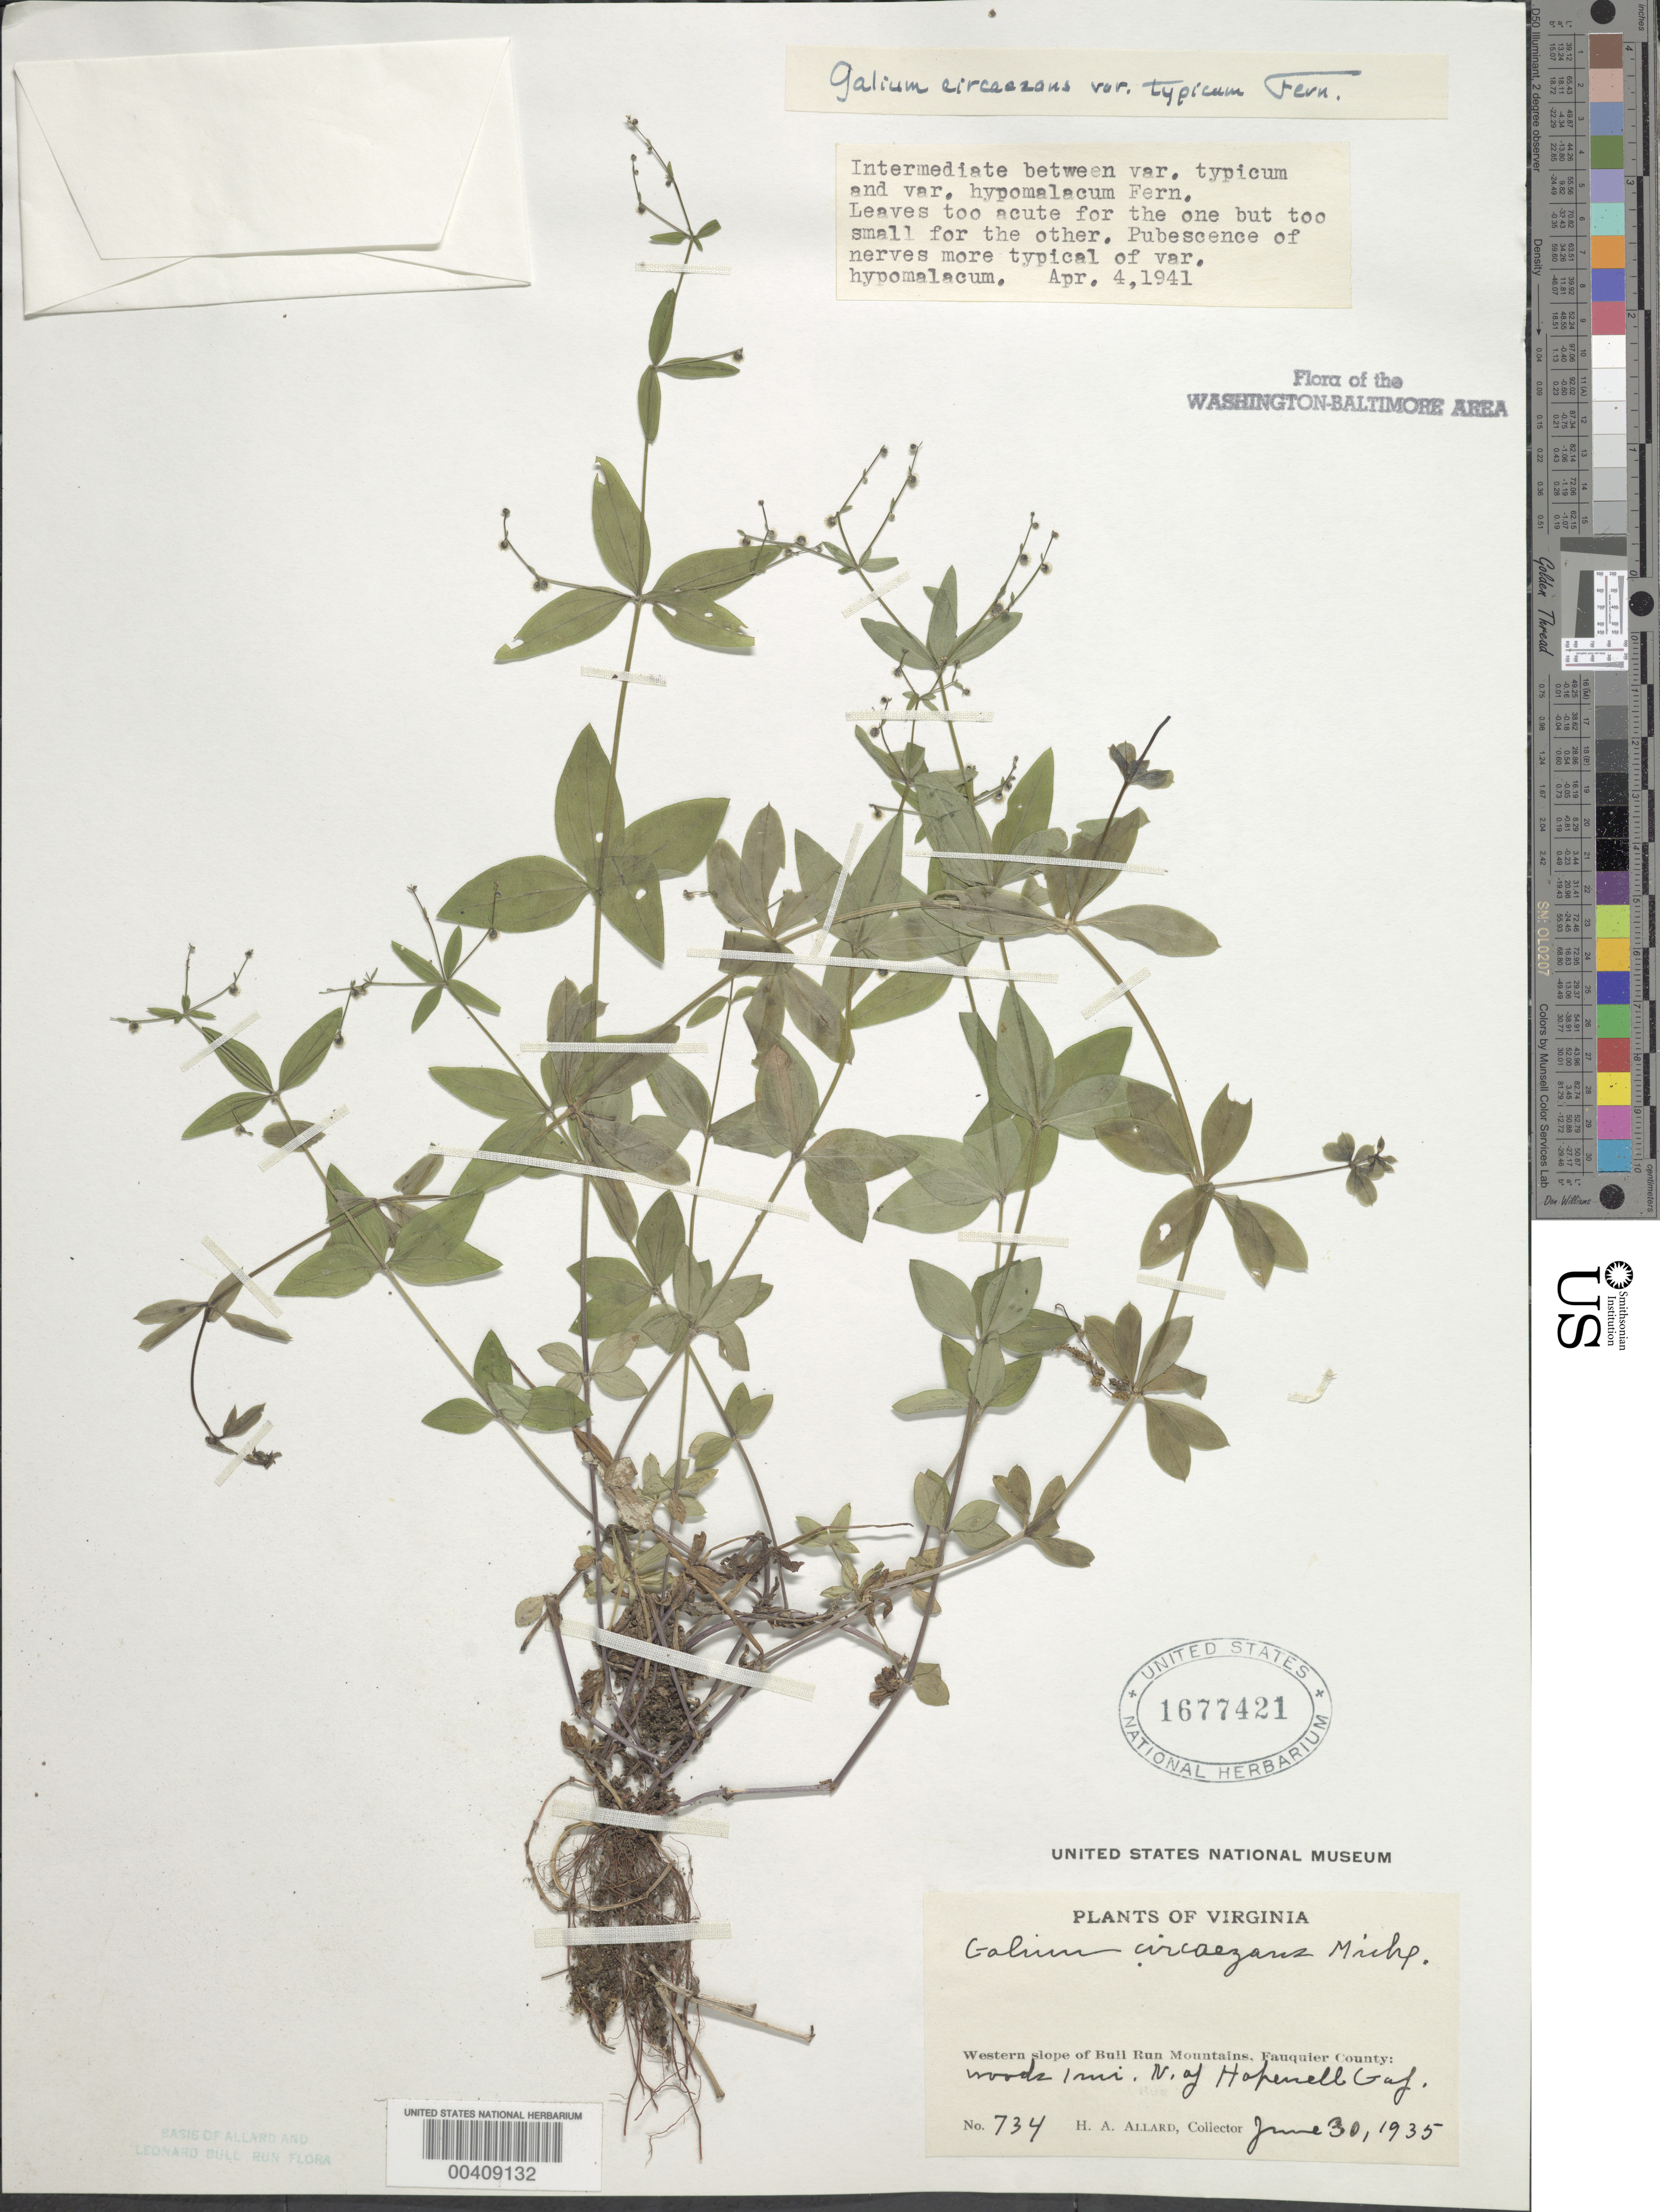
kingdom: Plantae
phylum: Tracheophyta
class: Magnoliopsida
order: Gentianales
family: Rubiaceae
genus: Galium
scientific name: Galium circaezans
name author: Michx.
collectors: H. A. Allard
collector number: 734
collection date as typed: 30 Jun 1935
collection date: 1935-06-30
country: United States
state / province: Virginia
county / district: Fauquier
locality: Hopewell Gap, west slope of Bull Run Mts.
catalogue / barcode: US 1677421